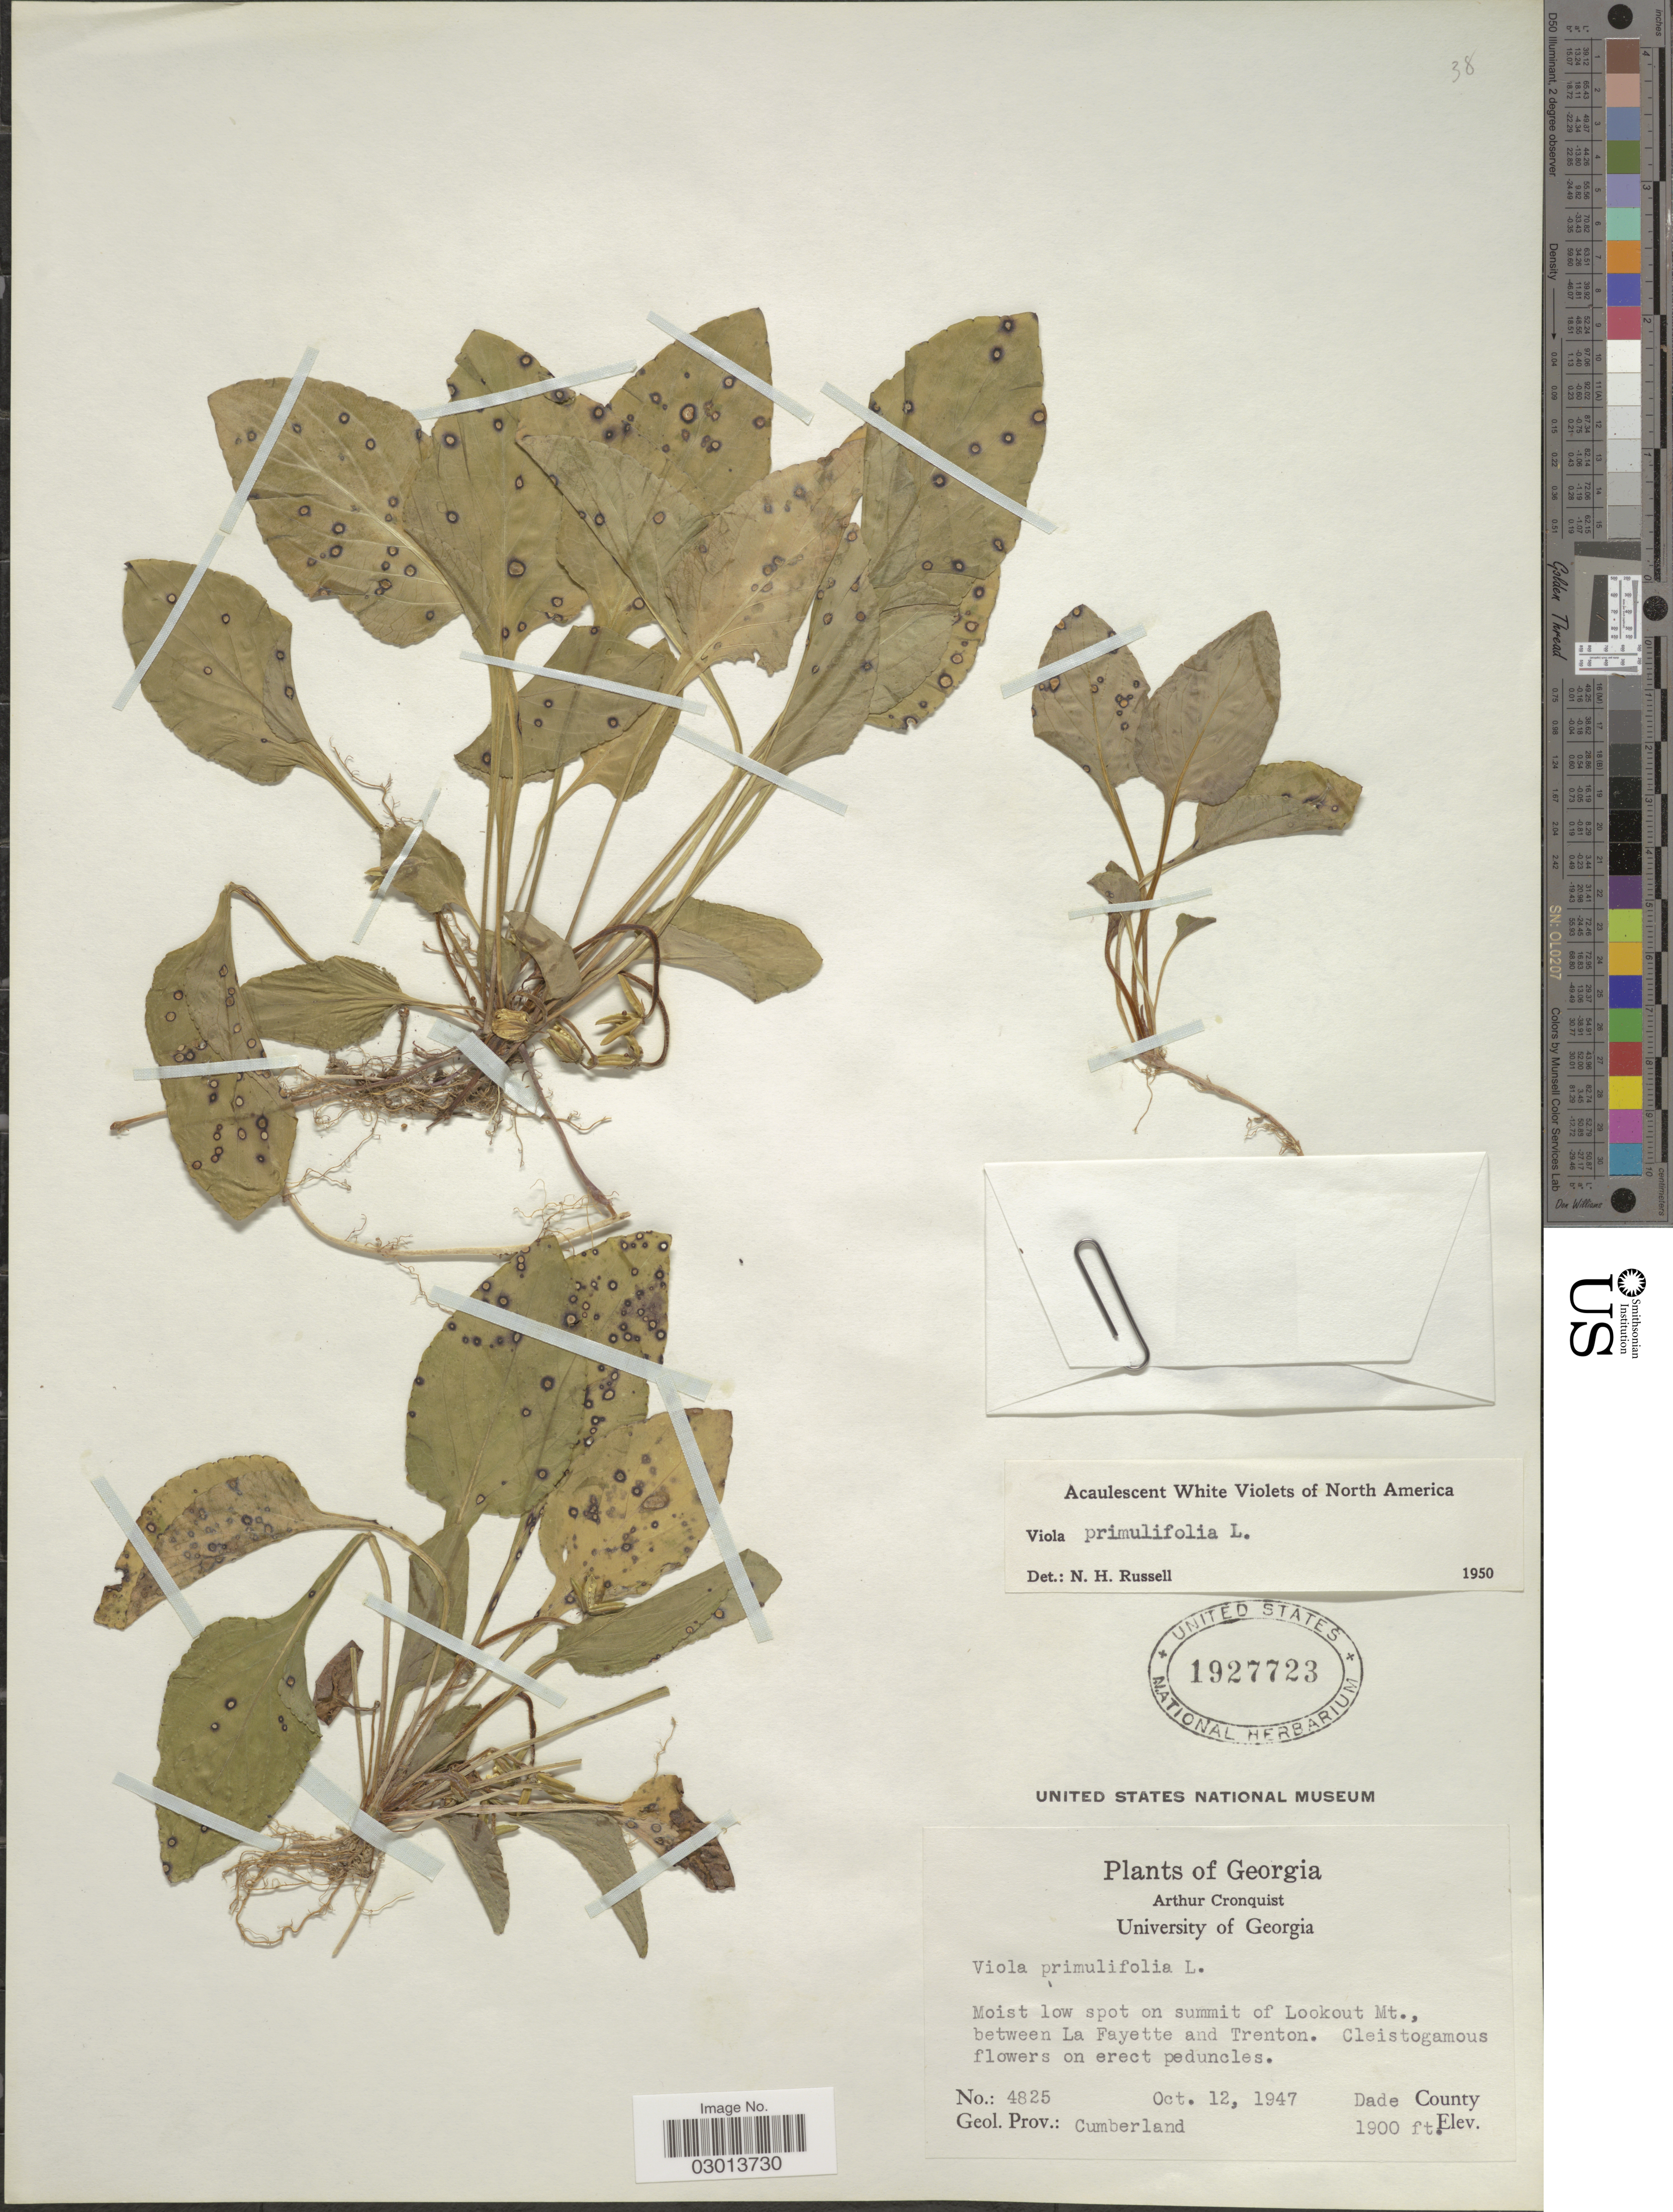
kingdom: Plantae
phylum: Tracheophyta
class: Magnoliopsida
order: Malpighiales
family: Violaceae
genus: Viola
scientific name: Viola primulifolia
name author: L.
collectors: A. J. Cronquist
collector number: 4825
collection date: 1947-10-12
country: United States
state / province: Georgia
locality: On summit of Lookout Mt., between La Fayette and Trenton. Dade County. Geol. Prov.: Cumberland.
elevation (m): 579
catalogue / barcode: US 1927723